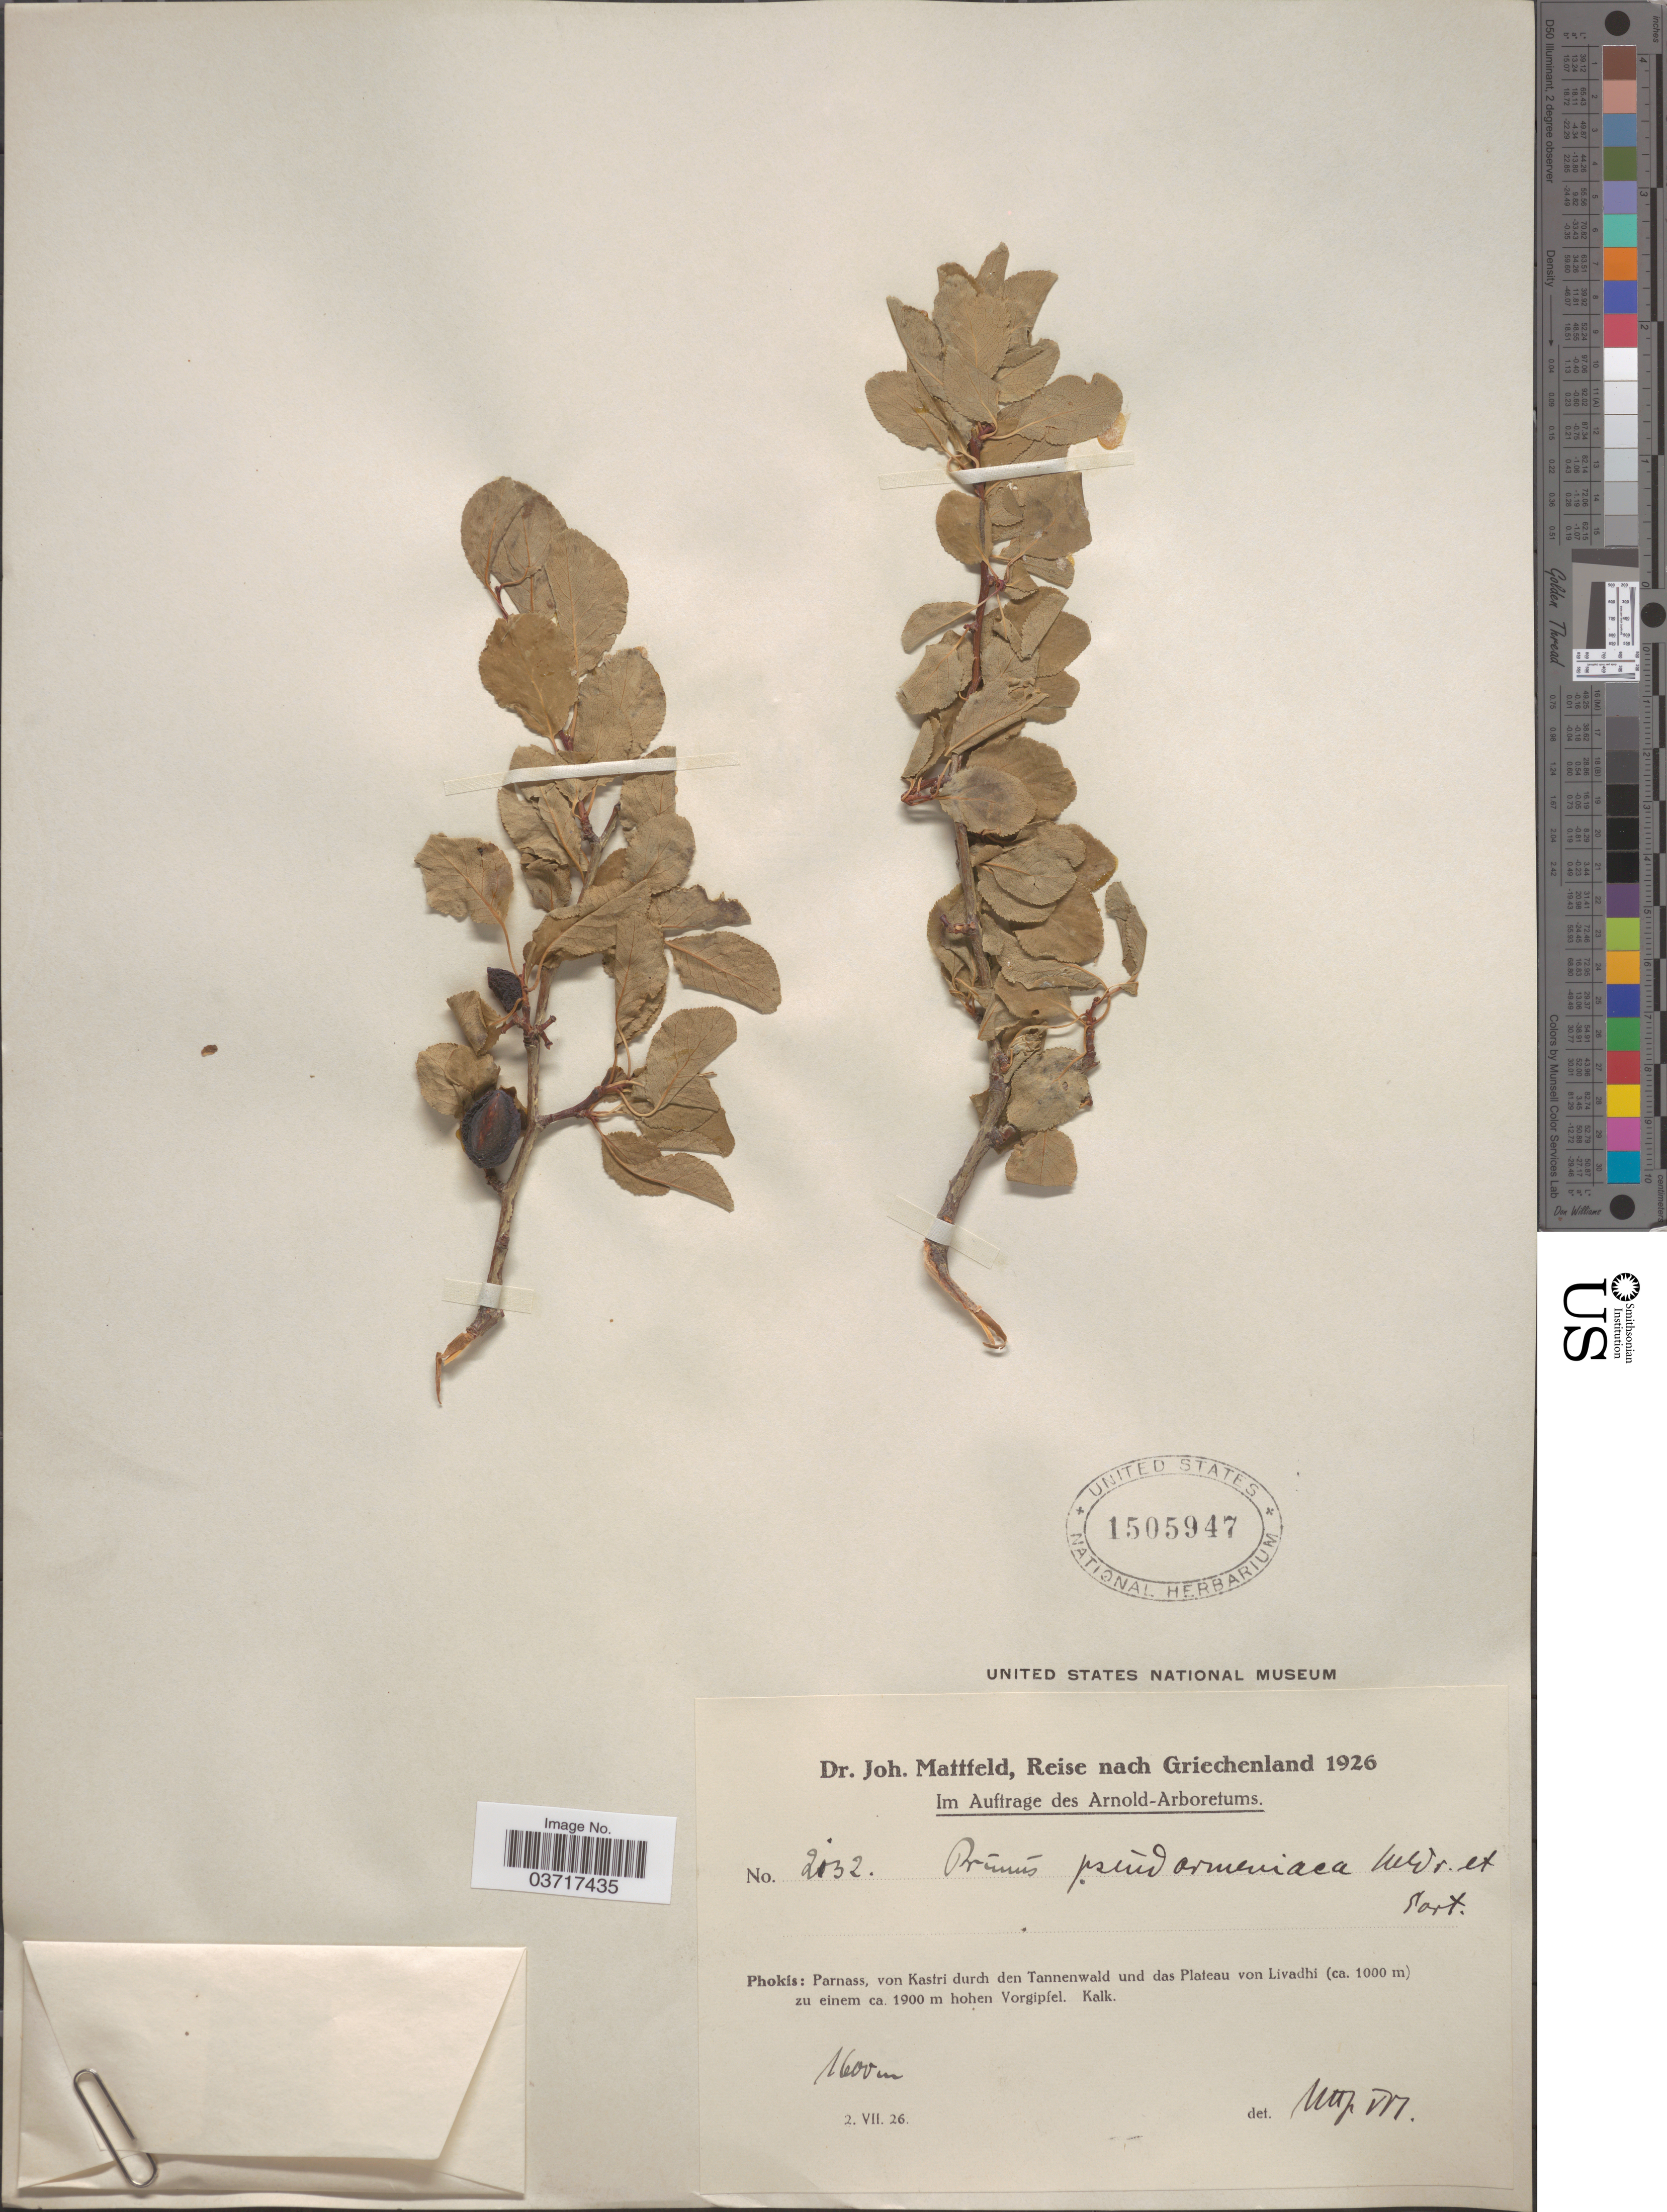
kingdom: Plantae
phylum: Tracheophyta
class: Magnoliopsida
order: Rosales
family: Rosaceae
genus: Prunus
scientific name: Prunus pseudoarmeniaca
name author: Heldr. & Sartori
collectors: J. Mattfeld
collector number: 2132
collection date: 1926-07-02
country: Greece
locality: Phokís: Parnass, von Kastri durch den Tannenwald und das Plateau von Livadhi zu einem.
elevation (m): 1000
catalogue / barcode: US 1505947